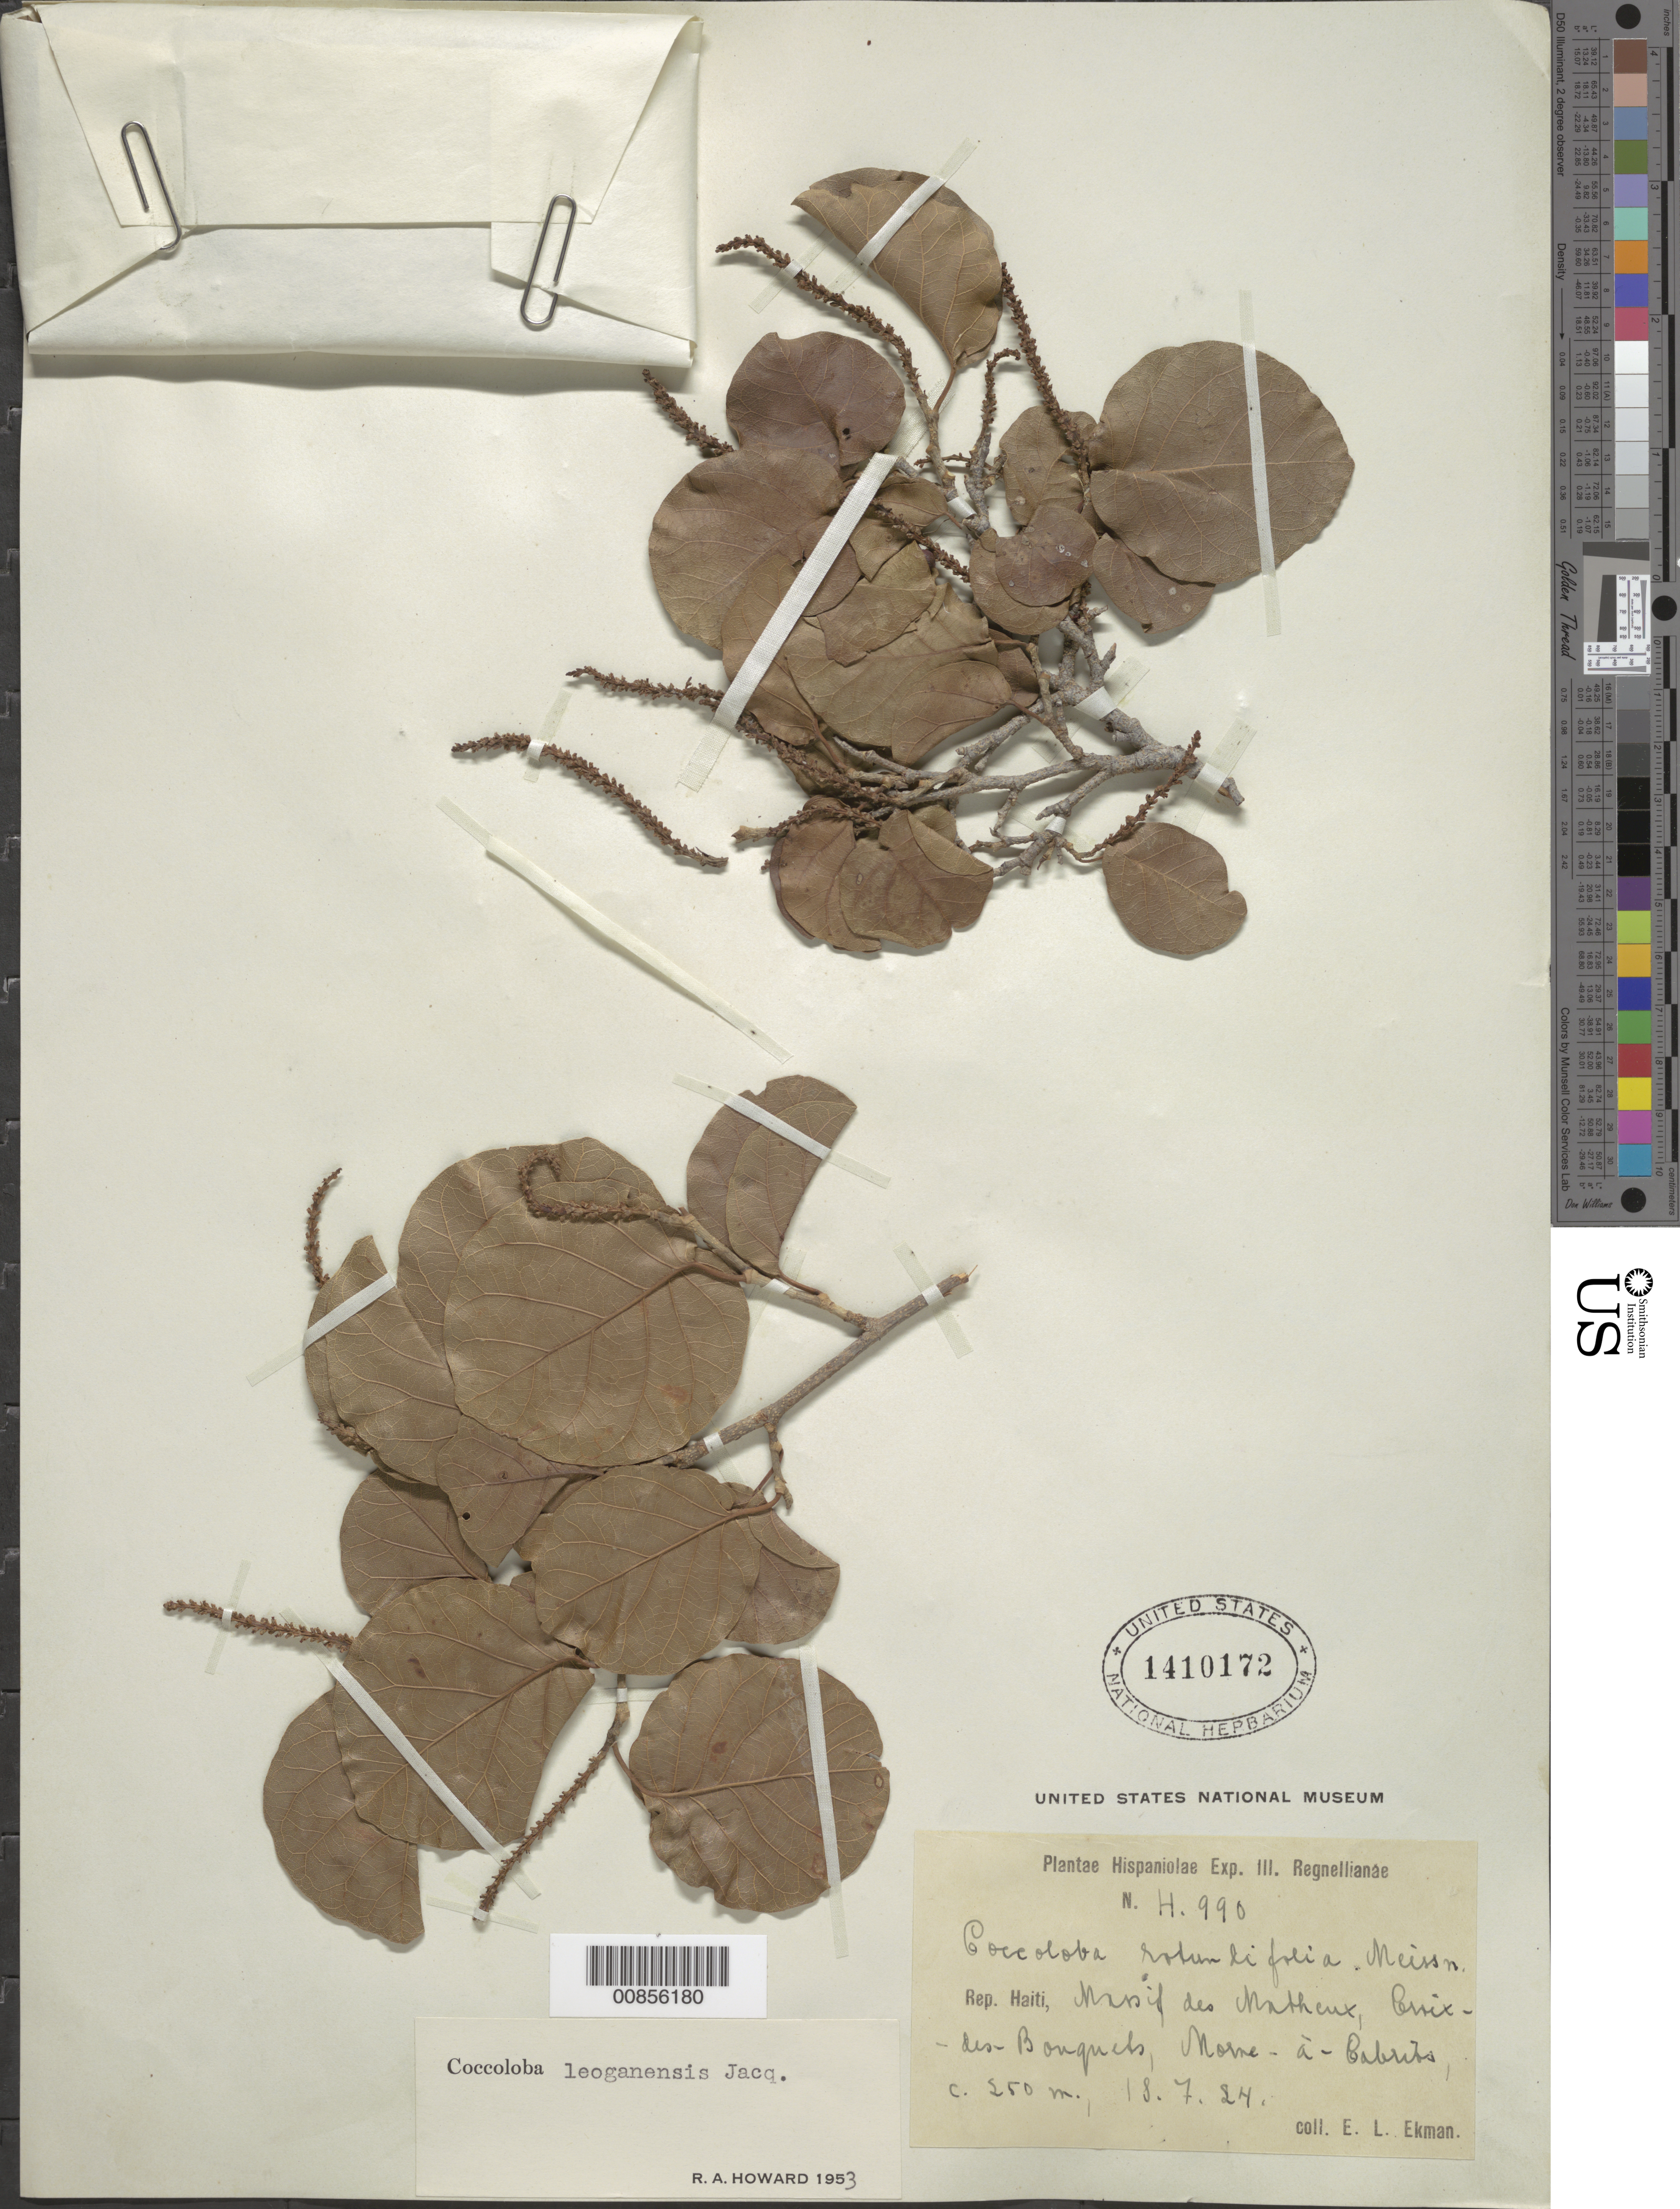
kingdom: Plantae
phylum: Tracheophyta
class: Magnoliopsida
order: Caryophyllales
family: Polygonaceae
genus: Coccoloba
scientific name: Coccoloba leoganensis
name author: Jacq.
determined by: Howard, R. A.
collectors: E. L. Ekman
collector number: H 990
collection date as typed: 18 Jul 1924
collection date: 1924-07-18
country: Haiti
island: Hispaniola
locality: Massif des Matheux, Croix des Bouquets, Morne à Cabrits.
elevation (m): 250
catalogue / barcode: US 1410172